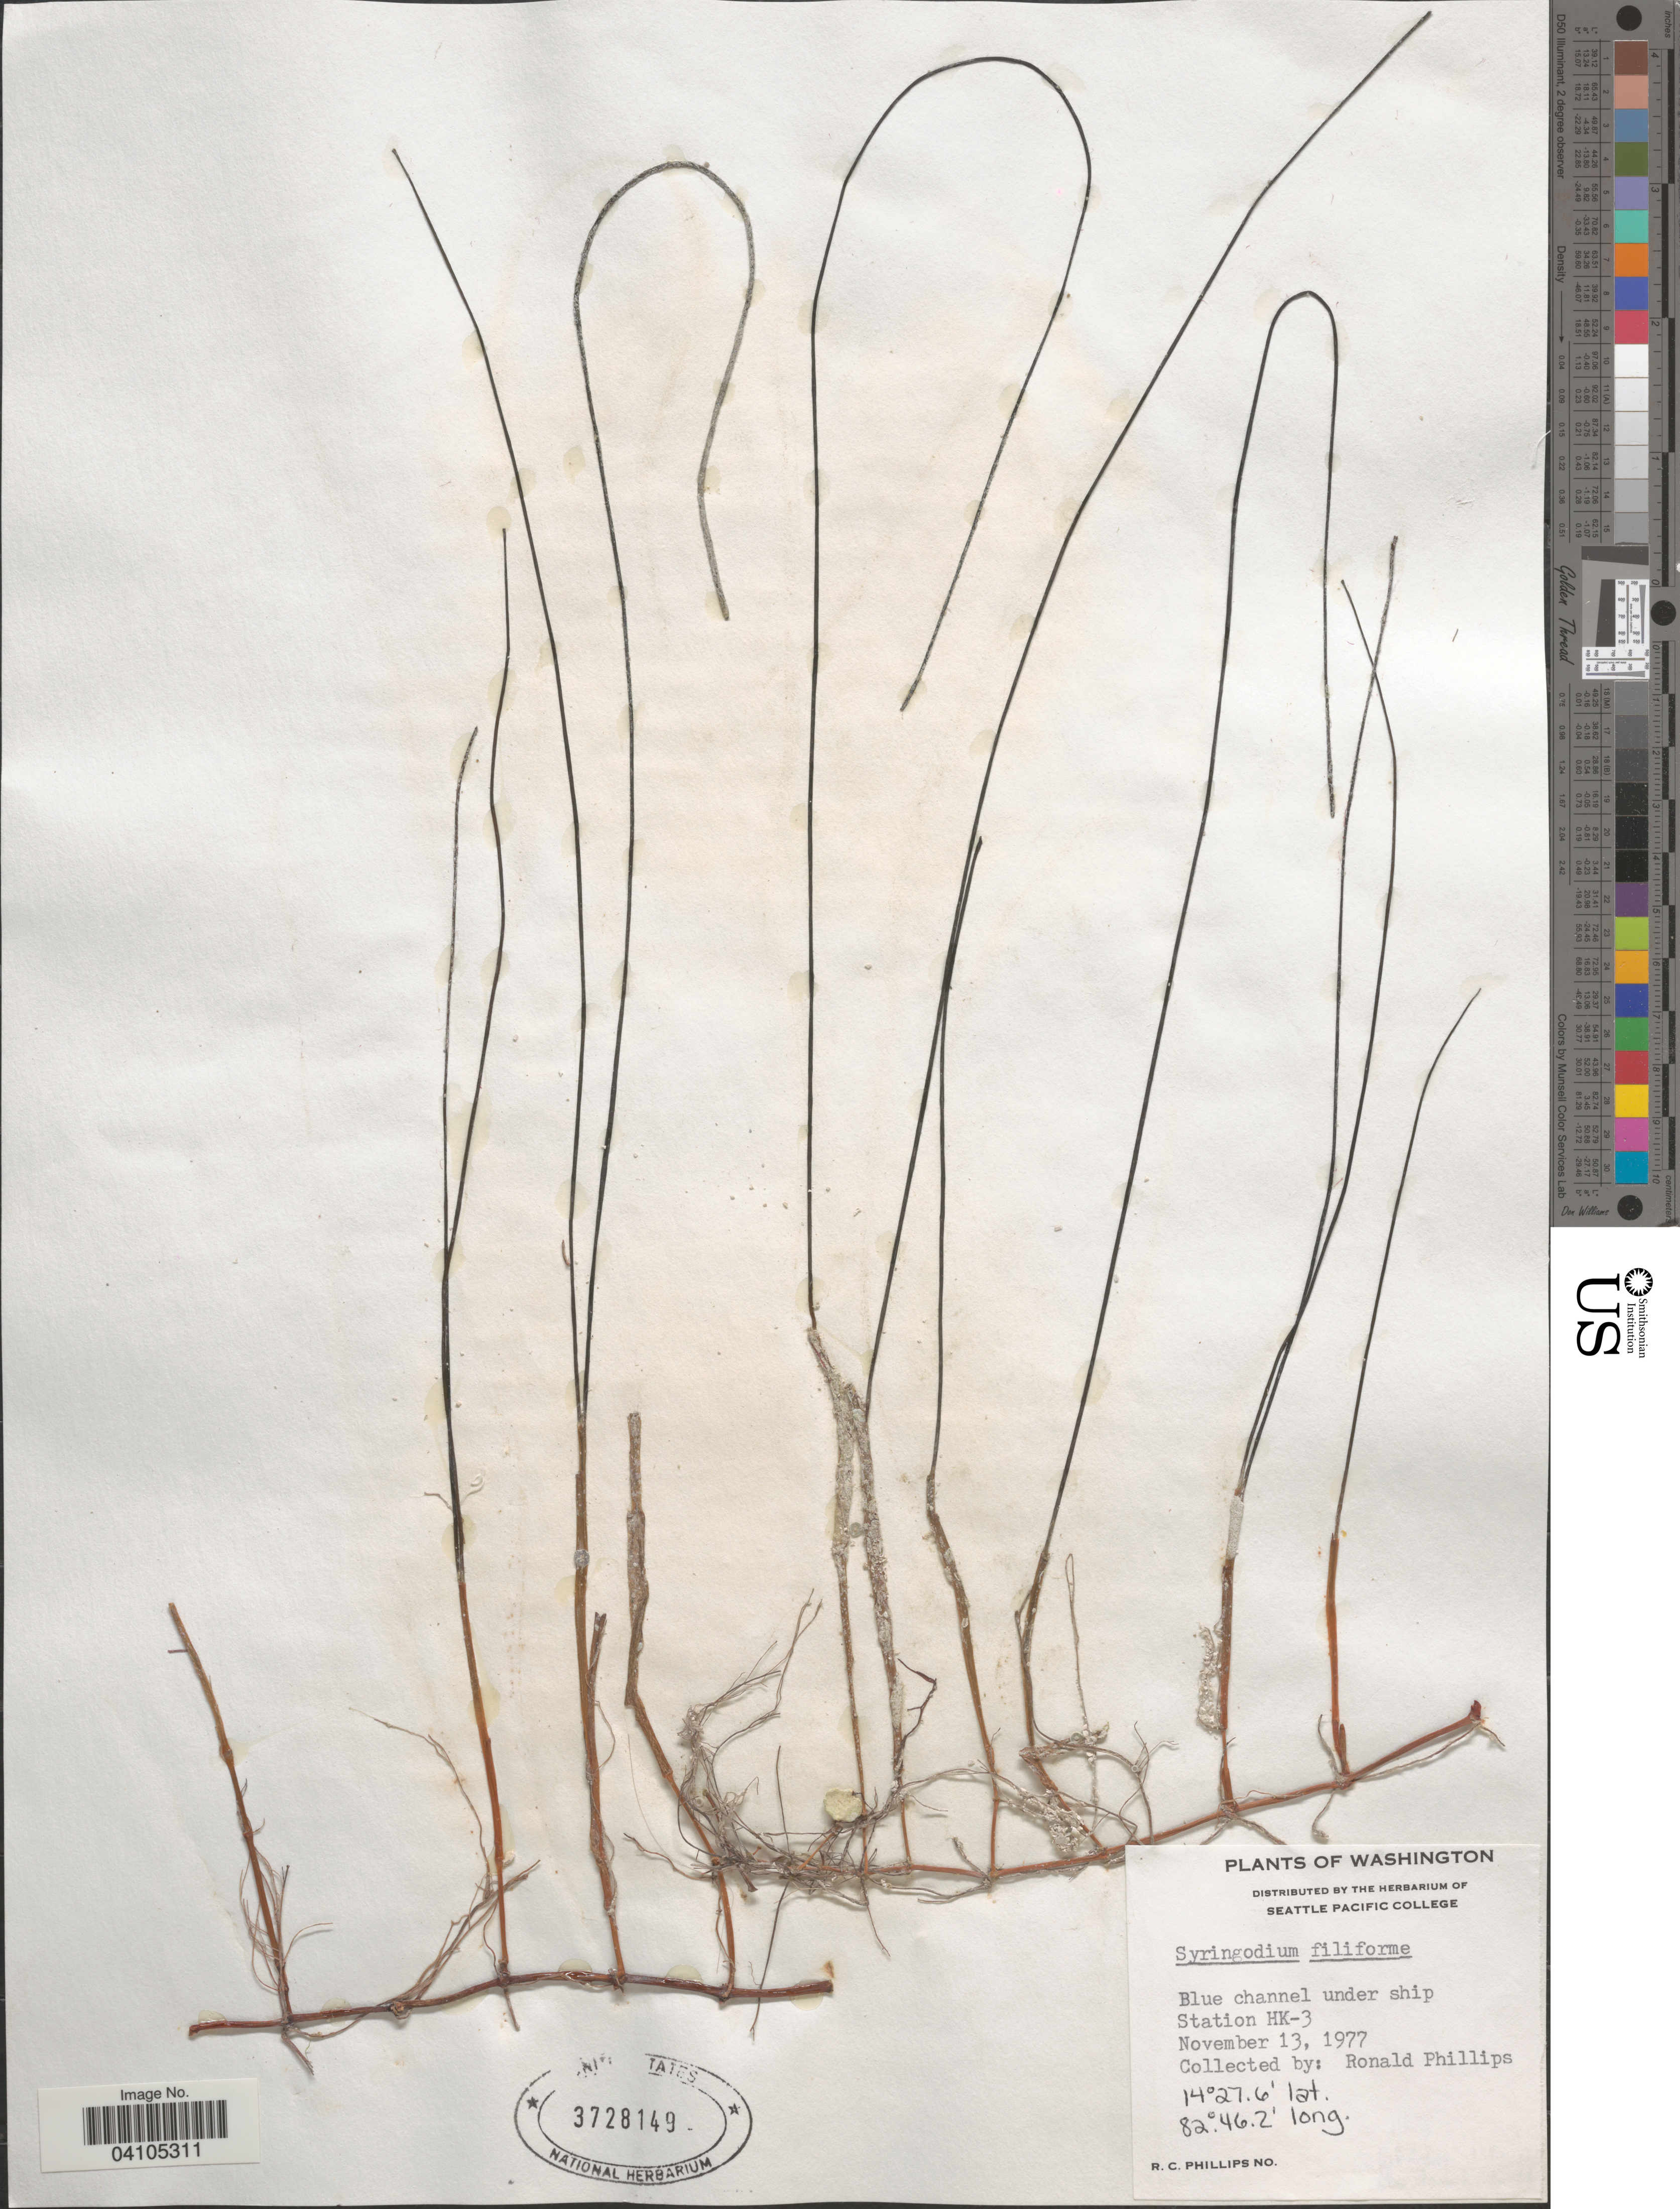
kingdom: Plantae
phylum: Tracheophyta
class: Liliopsida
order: Alismatales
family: Cymodoceaceae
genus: Syringodium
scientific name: Syringodium filiforme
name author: Kütz.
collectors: R. C. Phillips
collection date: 1977-11-13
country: United States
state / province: Washington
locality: Blue channel under ship Station HK-3.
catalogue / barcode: US 3728149